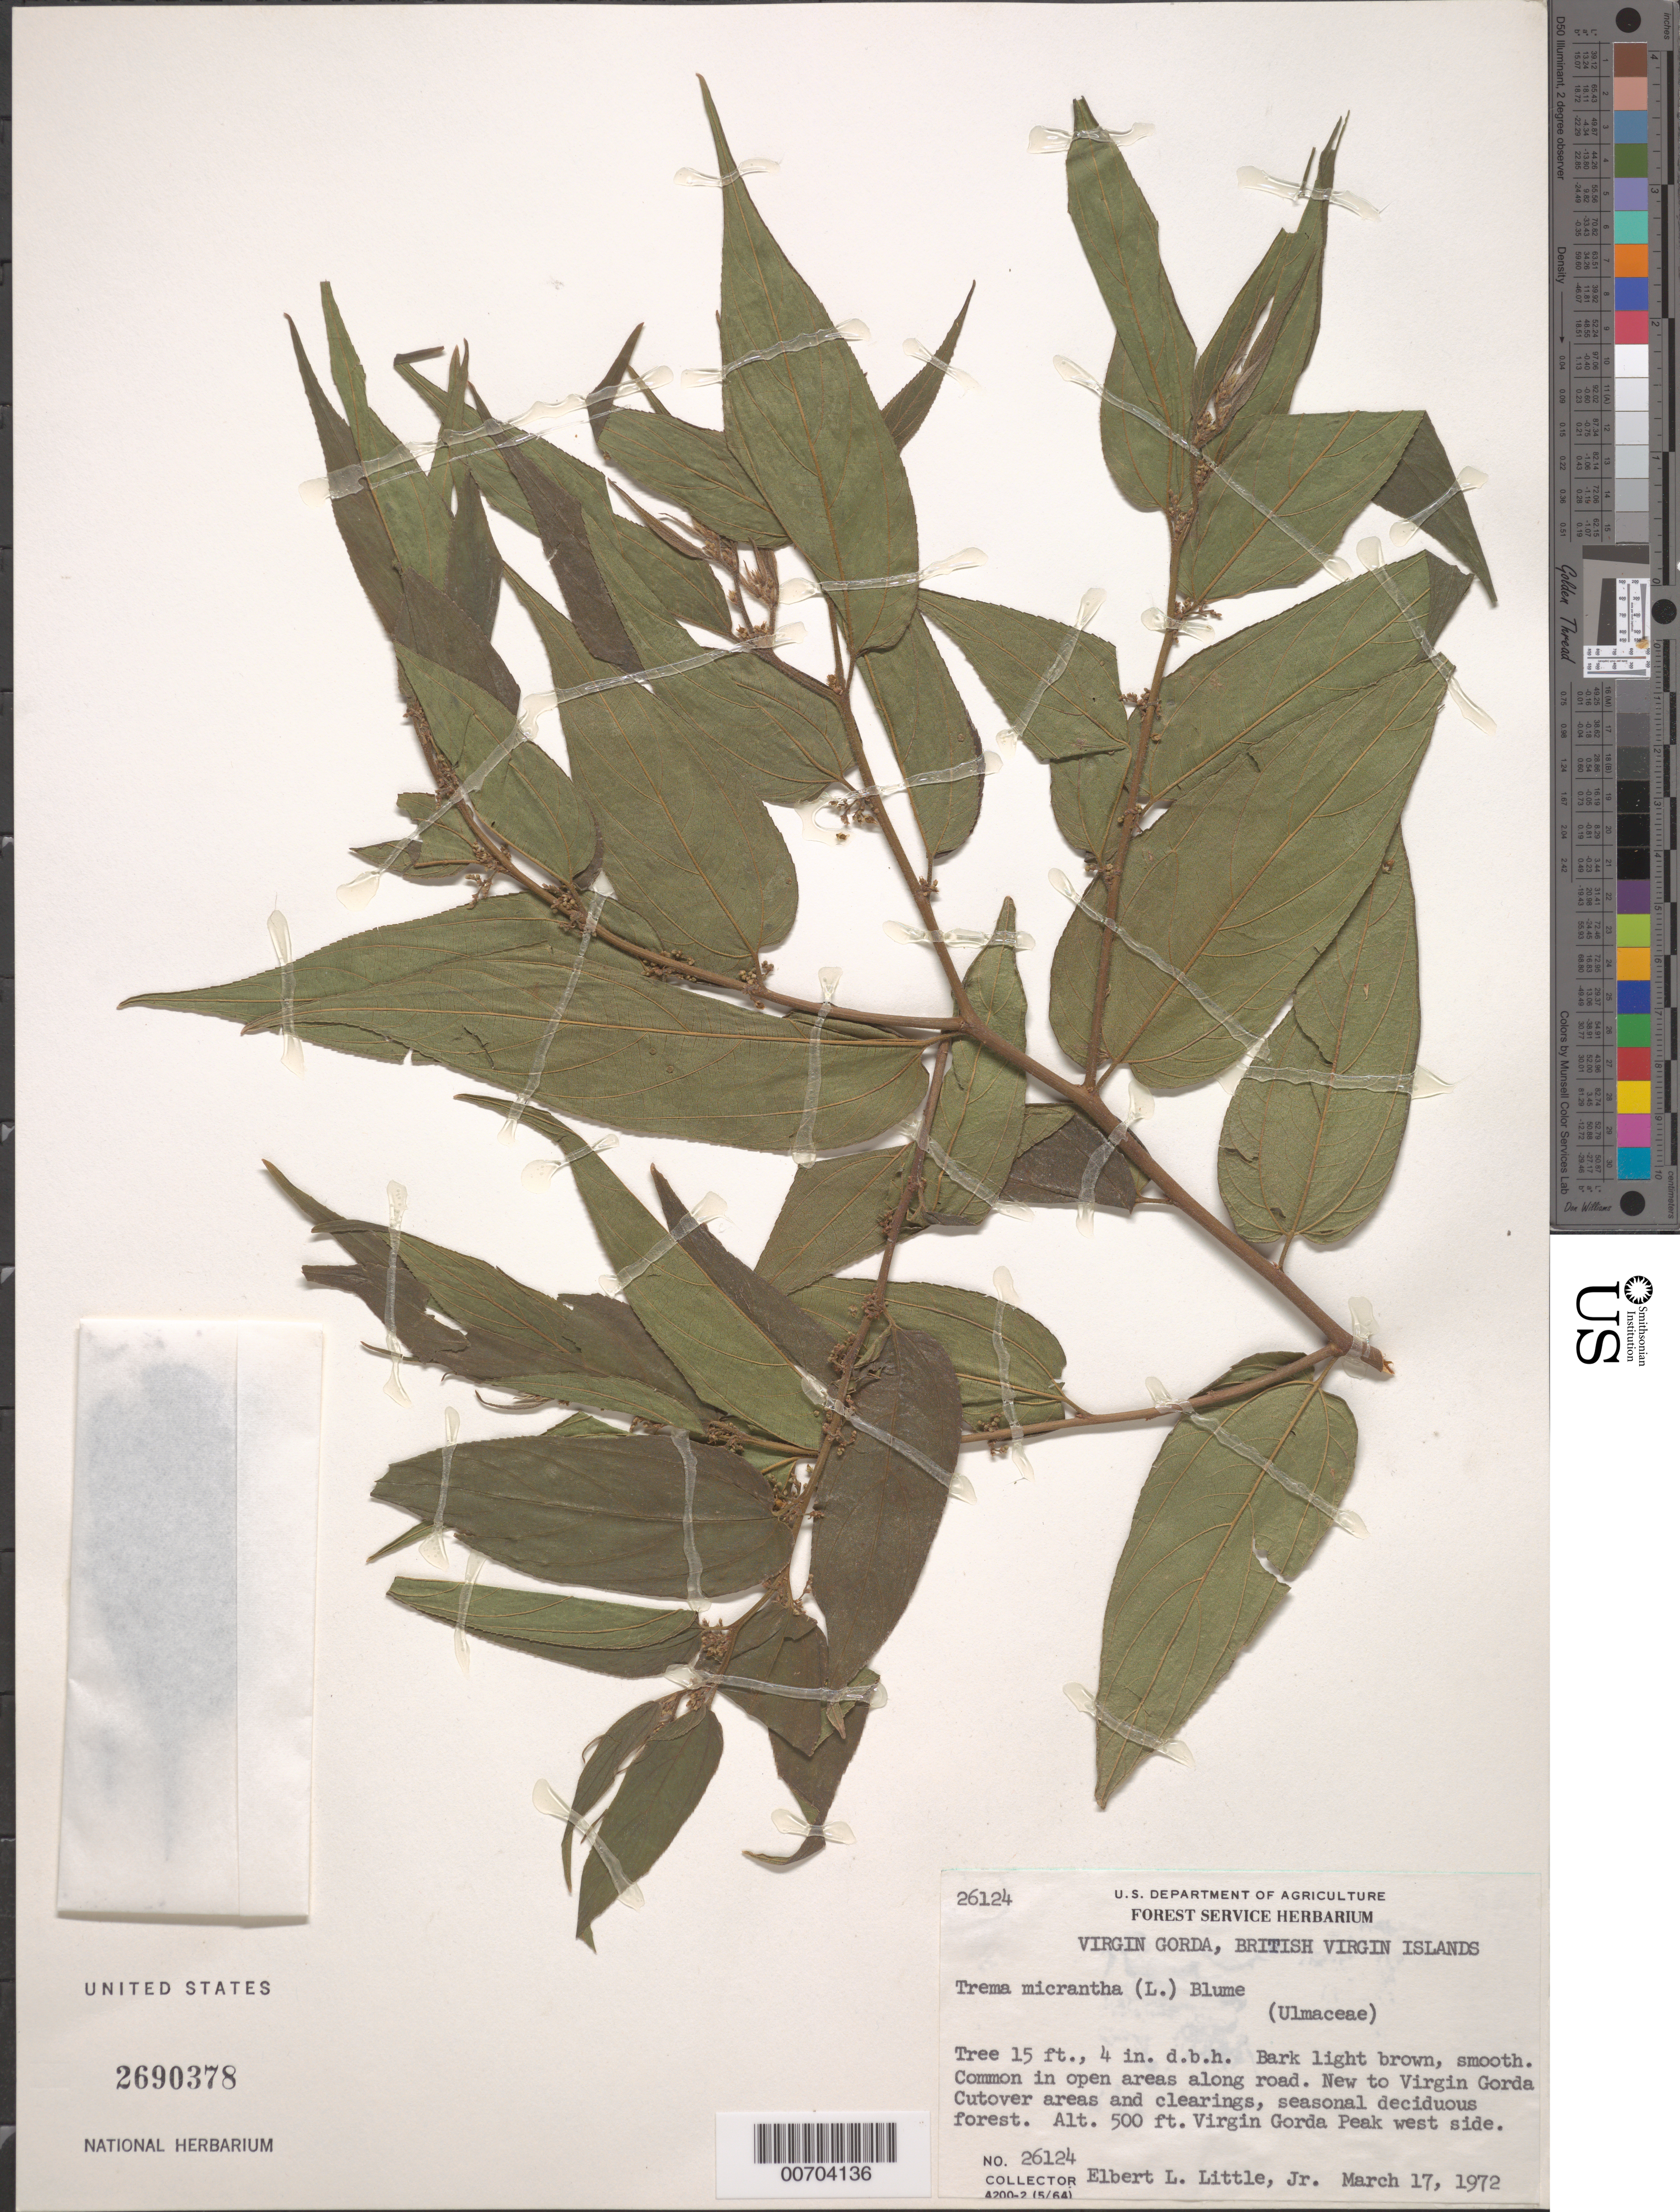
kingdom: Plantae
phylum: Tracheophyta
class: Magnoliopsida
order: Rosales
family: Cannabaceae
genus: Trema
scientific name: Trema micranthum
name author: (L.) Blume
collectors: E. L. Little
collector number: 26124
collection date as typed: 17 Mar 1972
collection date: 1972-03-17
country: British Virgin Islands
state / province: Virgin Gorda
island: Virgin Gorda Island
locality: Virgin Gorda Peak W side.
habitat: open areas along road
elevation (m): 152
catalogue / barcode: US 2690378